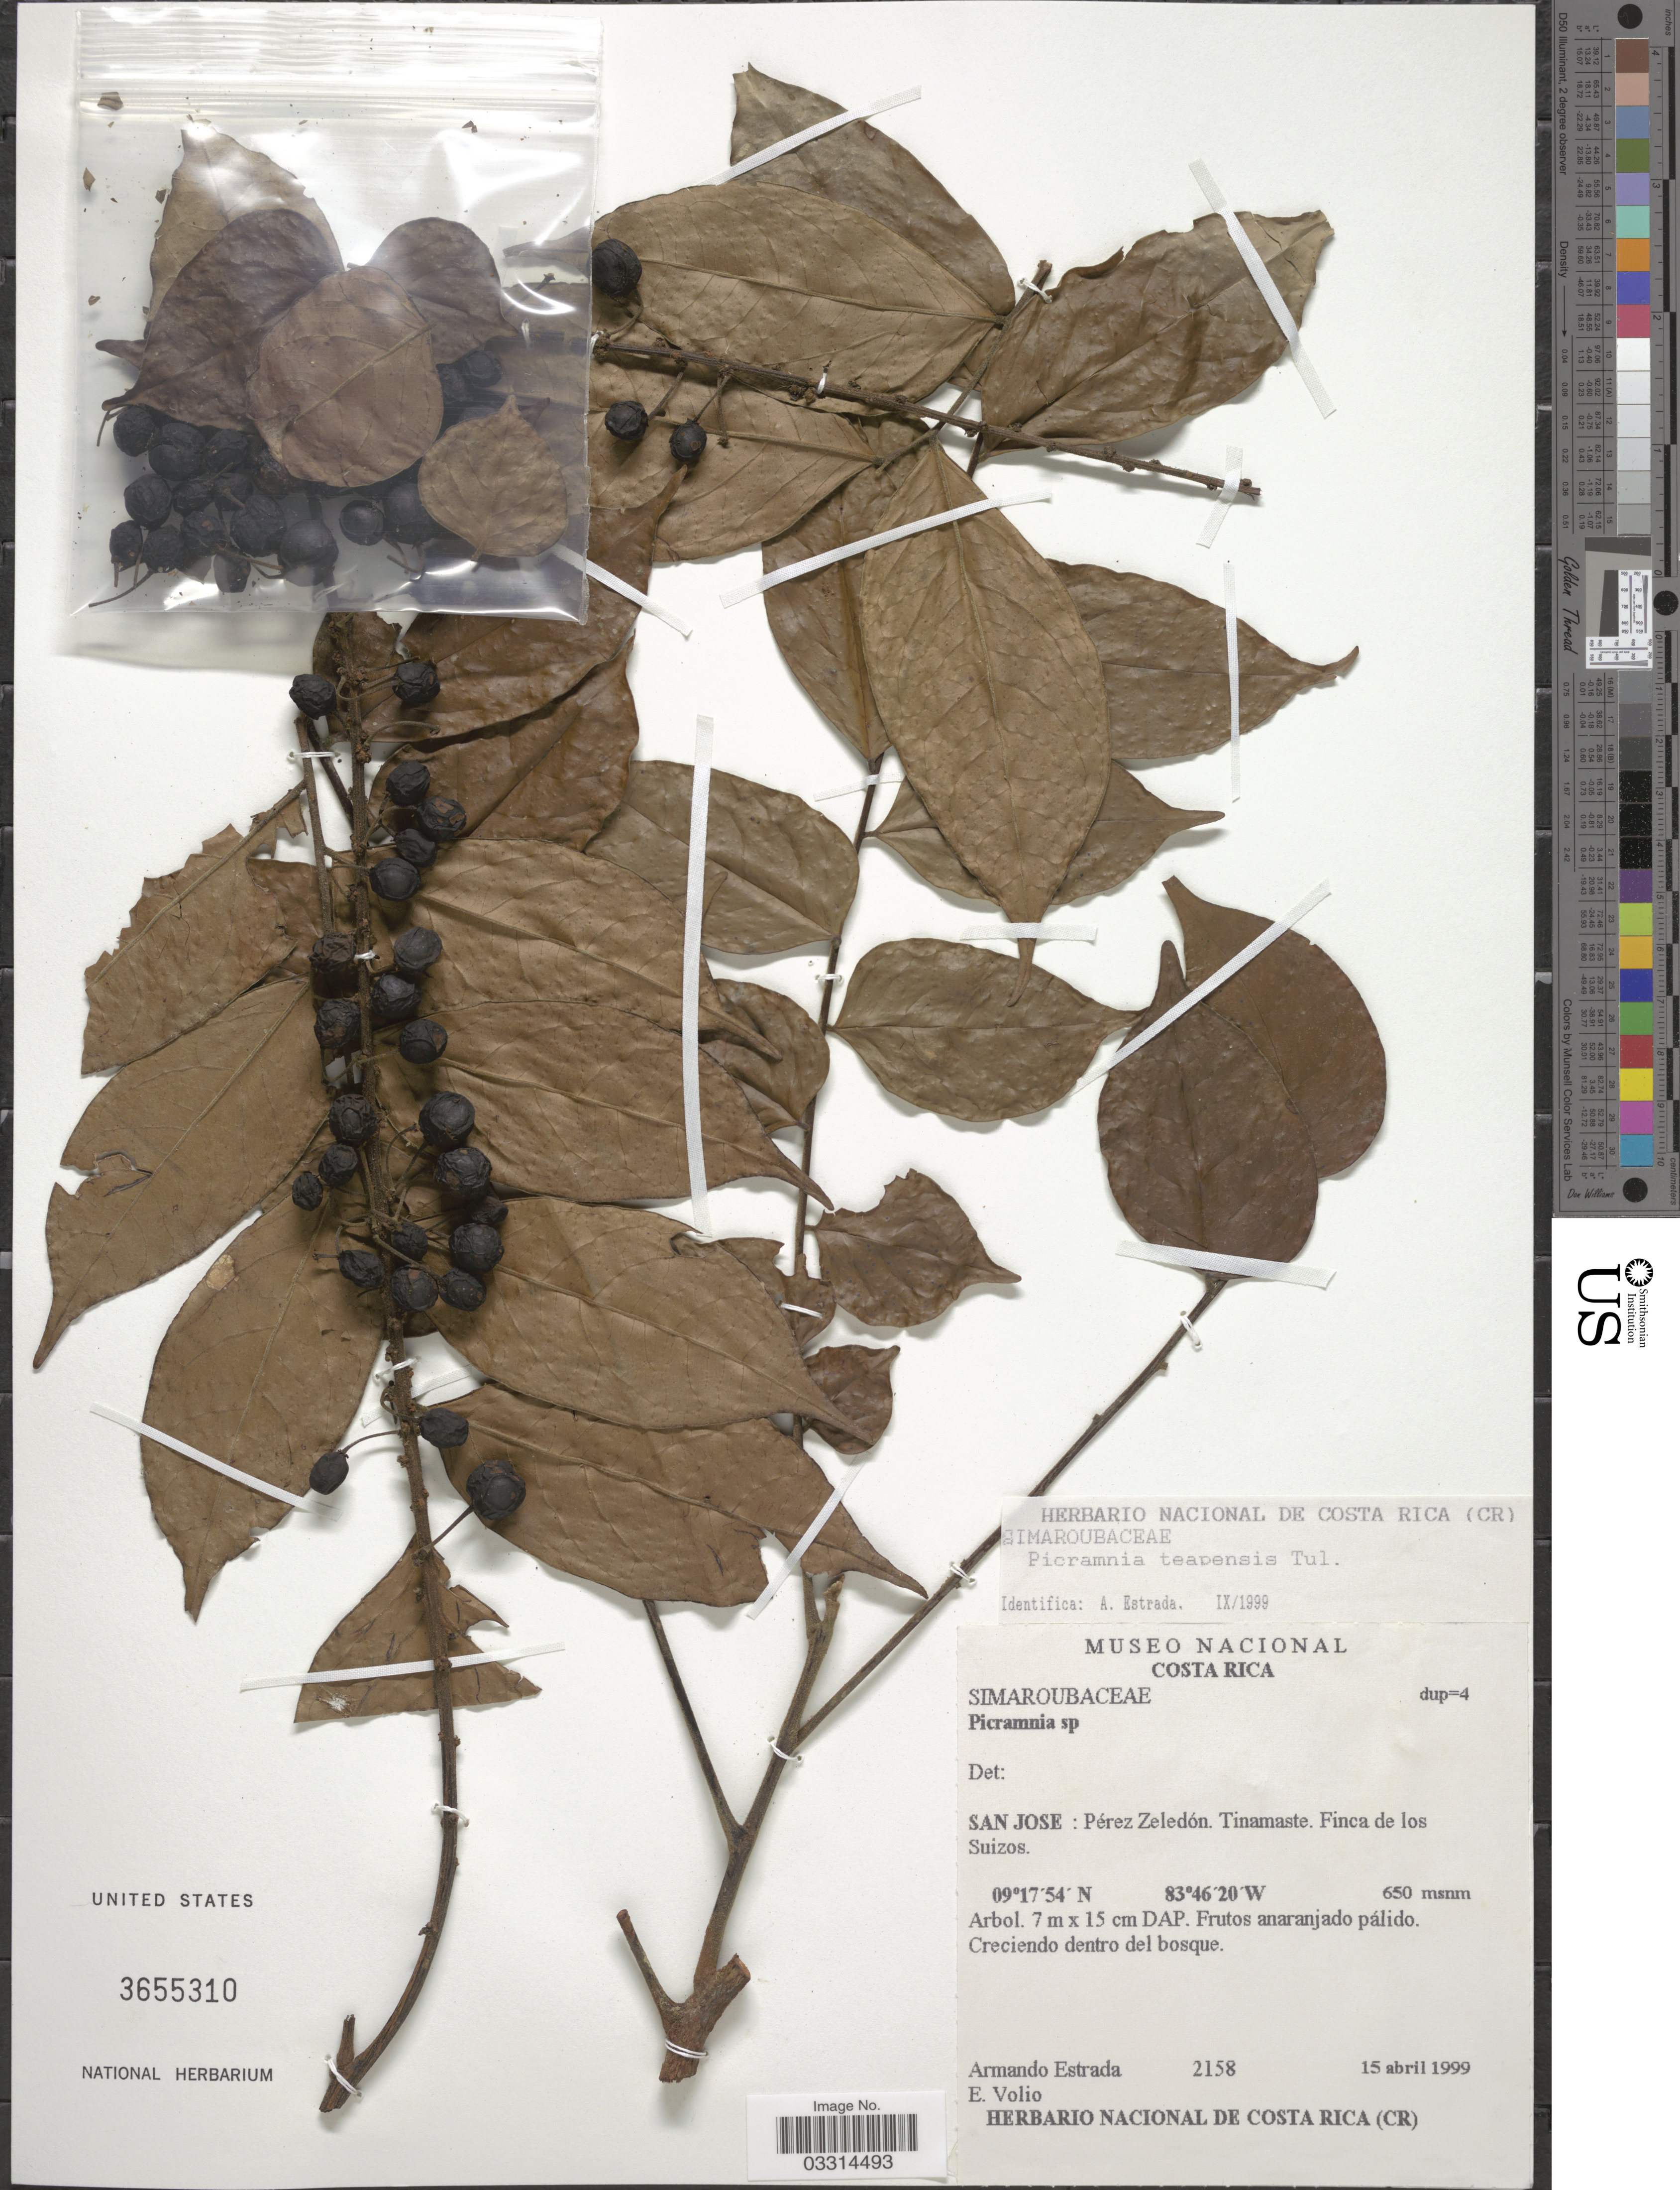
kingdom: Plantae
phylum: Tracheophyta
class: Magnoliopsida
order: Picramniales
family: Picramniaceae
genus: Picramnia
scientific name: Picramnia teapensis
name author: Tul.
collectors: A. Estrada & E. Volio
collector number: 2158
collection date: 1999-04-15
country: Costa Rica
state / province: San José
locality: Pérez Zeledón. Tinamaste. Finca de los Suizos.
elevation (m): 650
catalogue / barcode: US 3655310